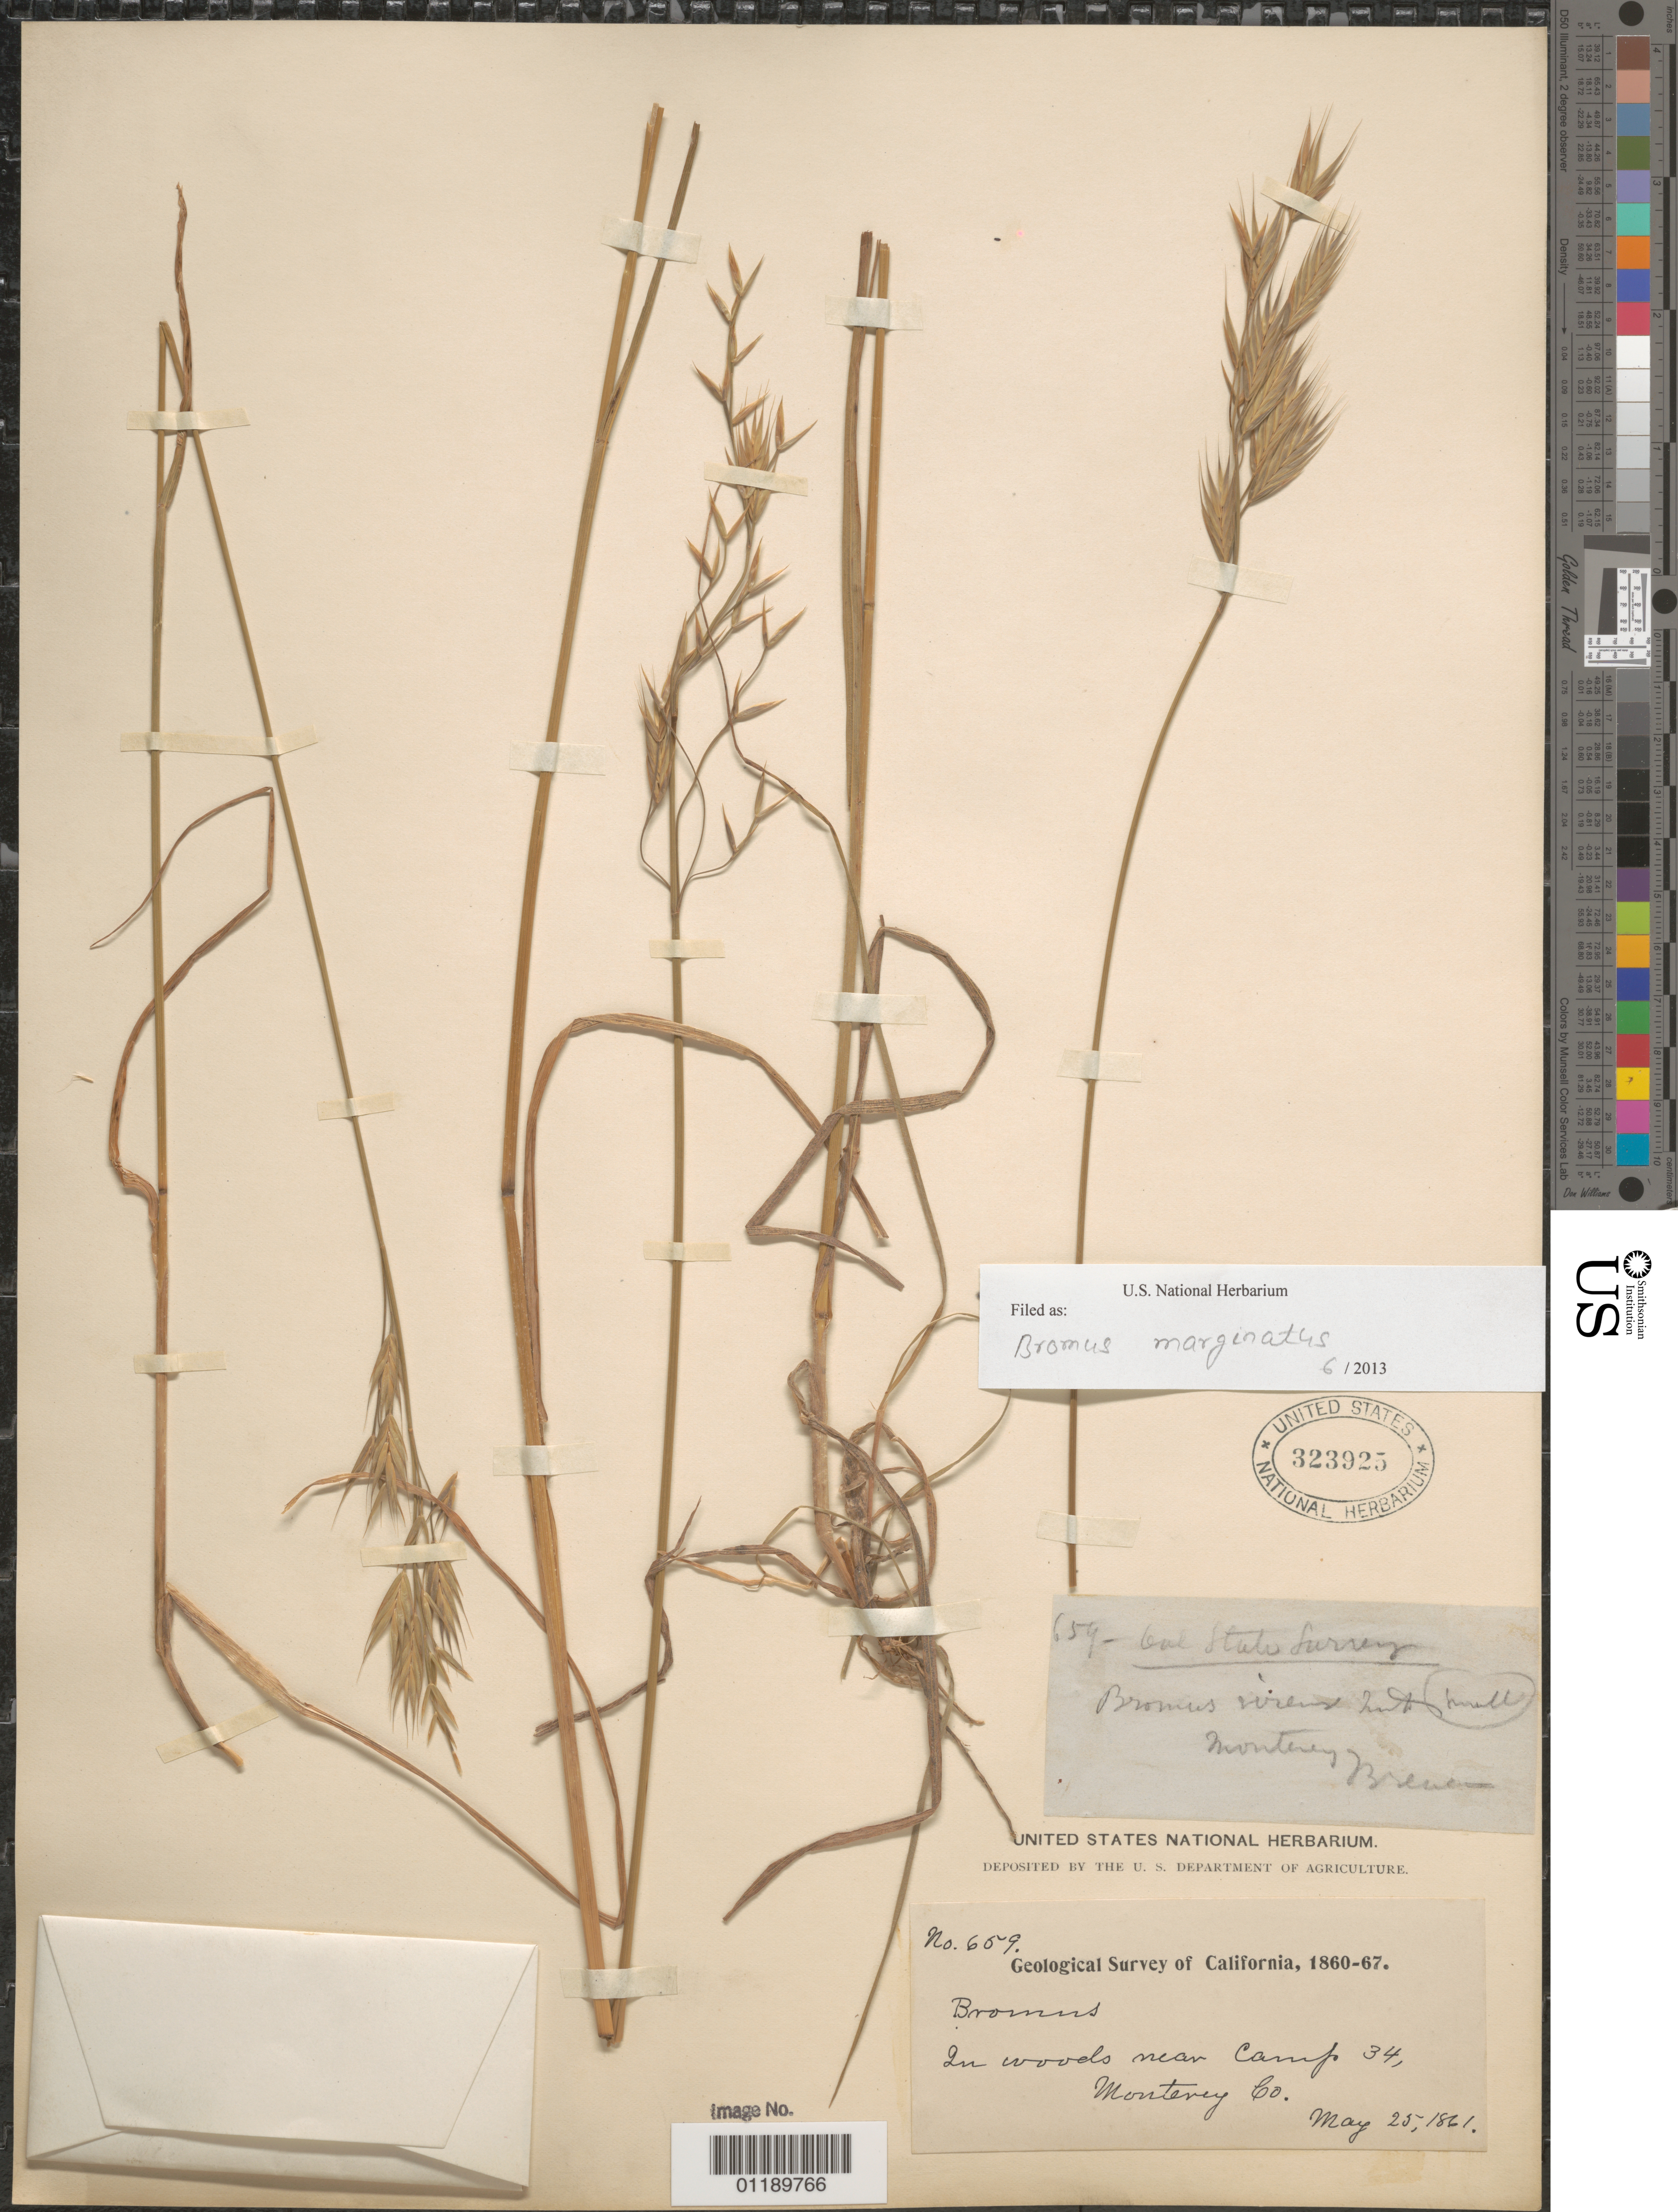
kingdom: Plantae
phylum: Tracheophyta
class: Liliopsida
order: Poales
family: Poaceae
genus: Bromus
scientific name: Bromus marginatus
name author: Nees ex Steud.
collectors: W. H. Brewer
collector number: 659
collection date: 1861-05-25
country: United States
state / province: California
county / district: Monterey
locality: In woods near Camp 34.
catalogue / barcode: US 323925